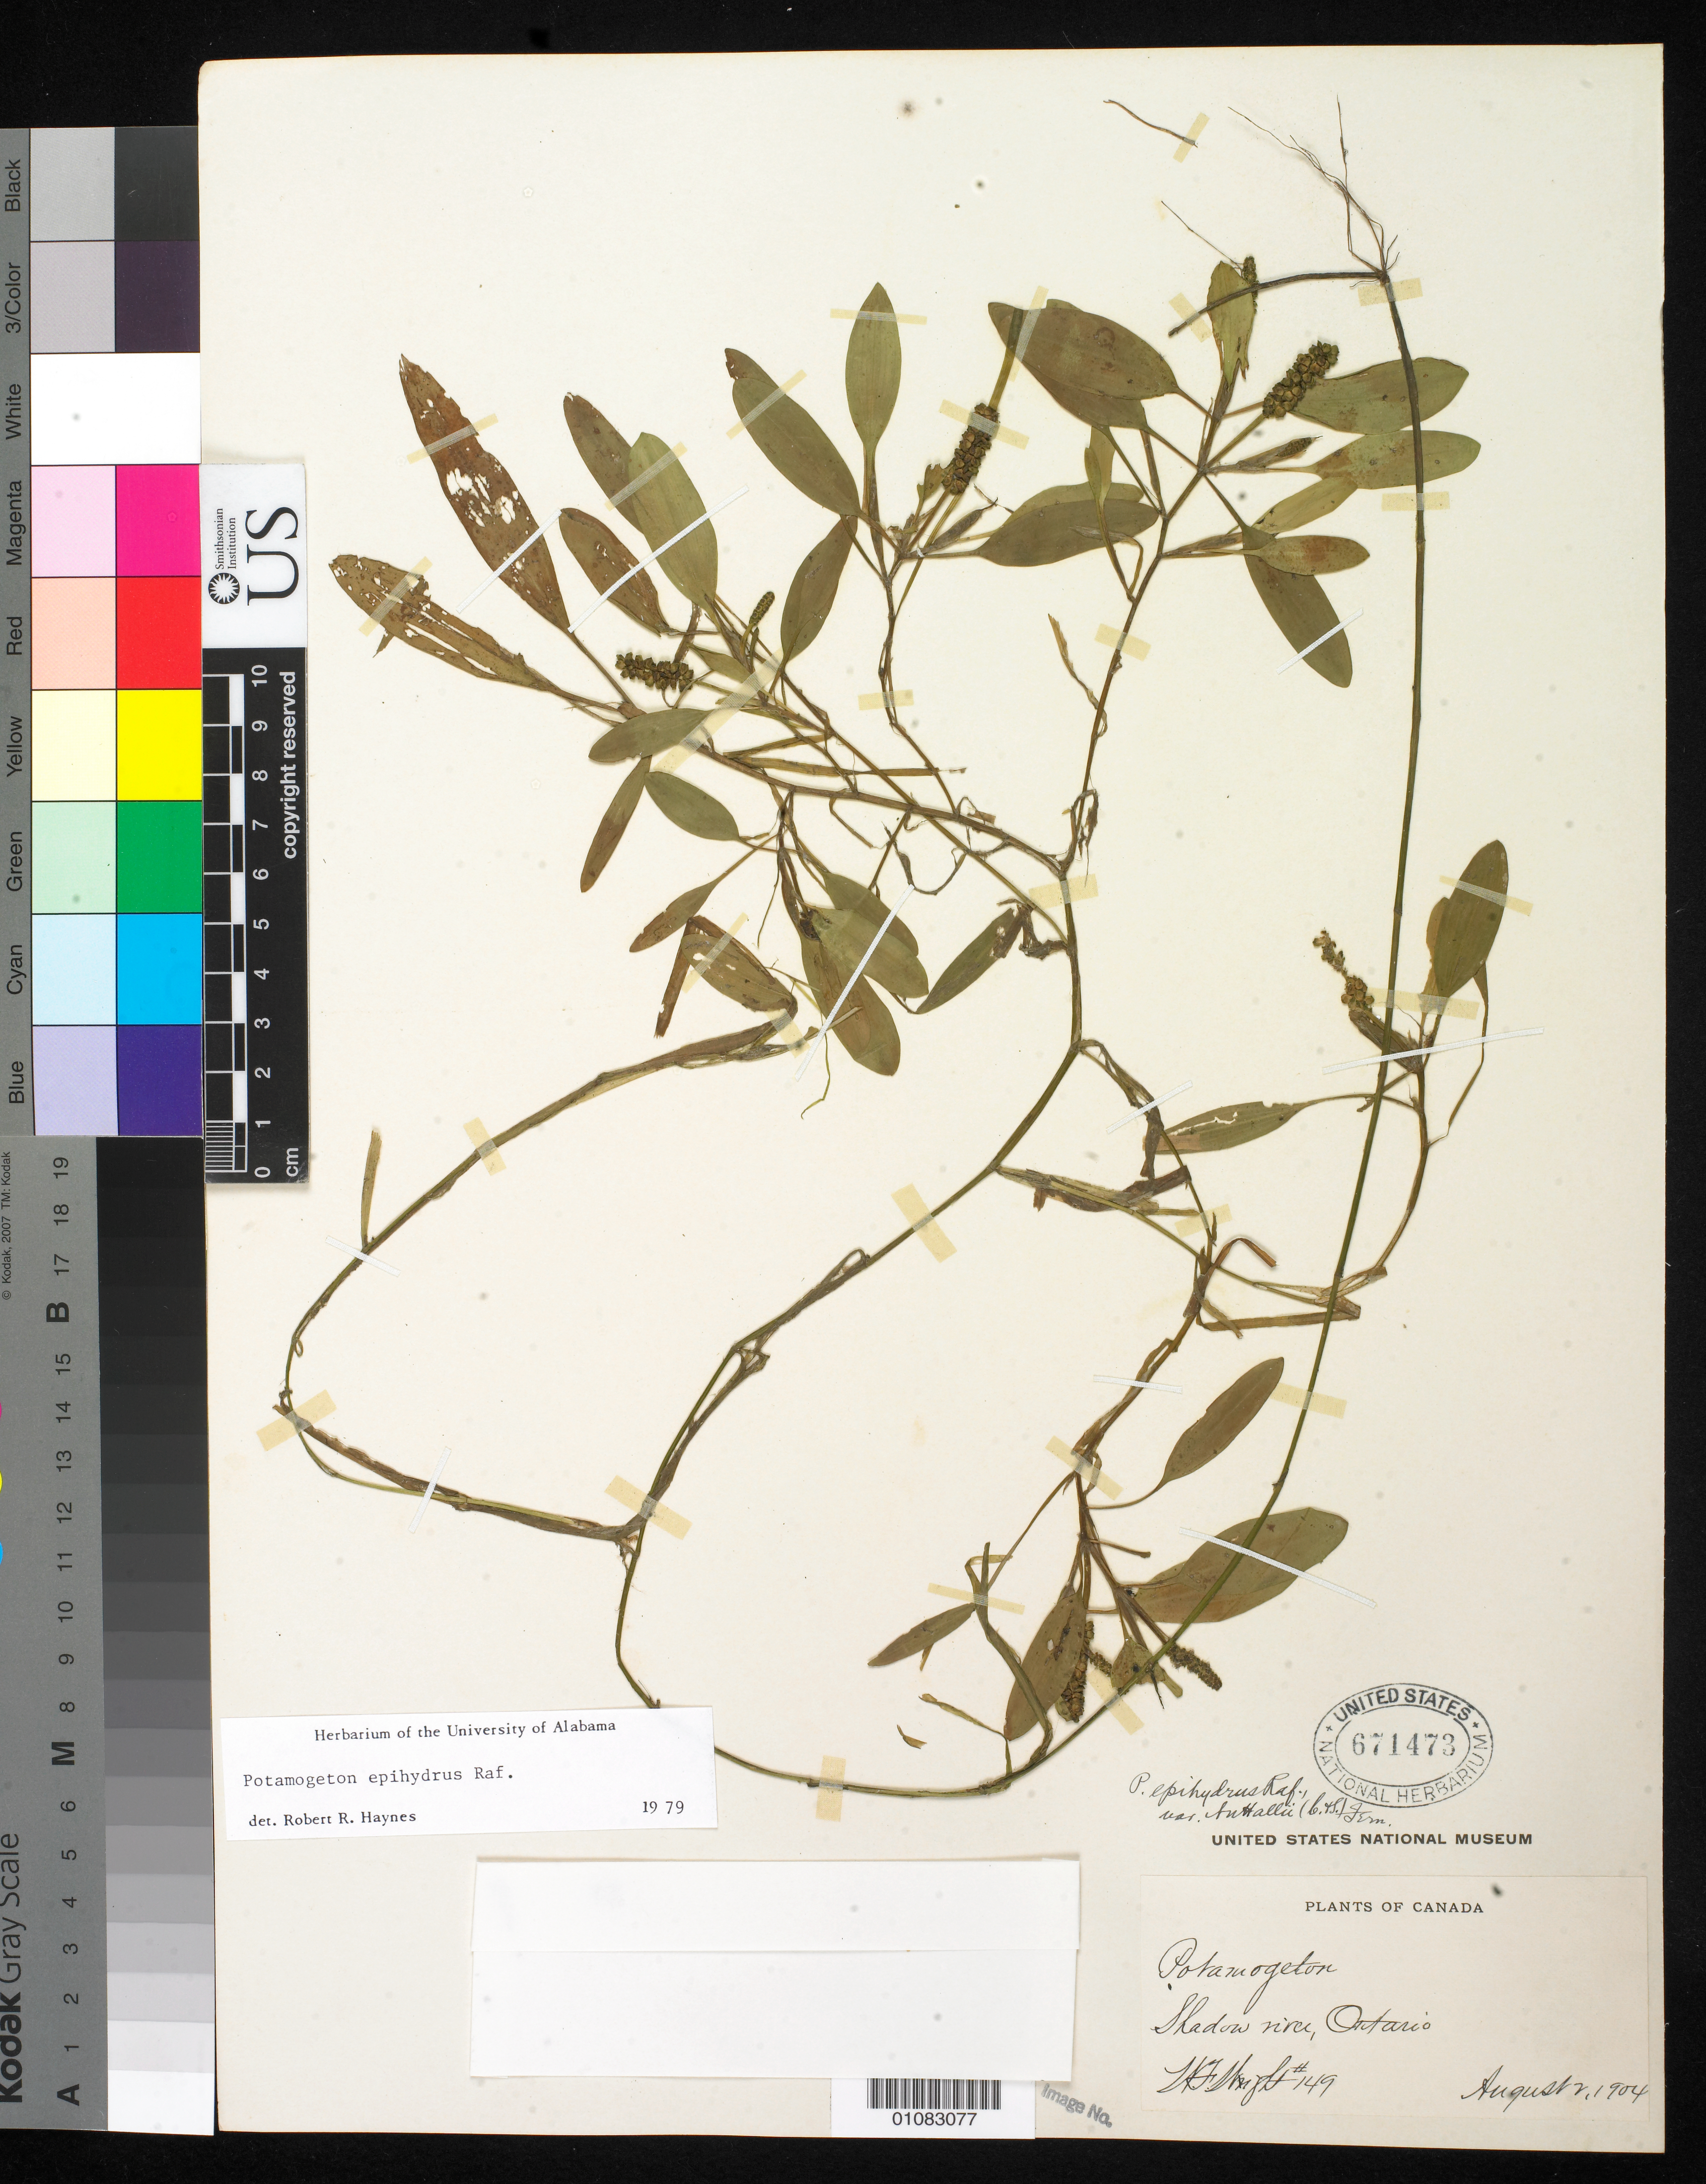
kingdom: Plantae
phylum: Tracheophyta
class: Liliopsida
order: Alismatales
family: Potamogetonaceae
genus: Potamogeton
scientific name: Potamogeton epihydrus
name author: Raf.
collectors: W. F. Wright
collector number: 149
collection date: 1904-08-02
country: Canada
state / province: Ontario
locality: Shadow rira (?)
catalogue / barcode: US 671473